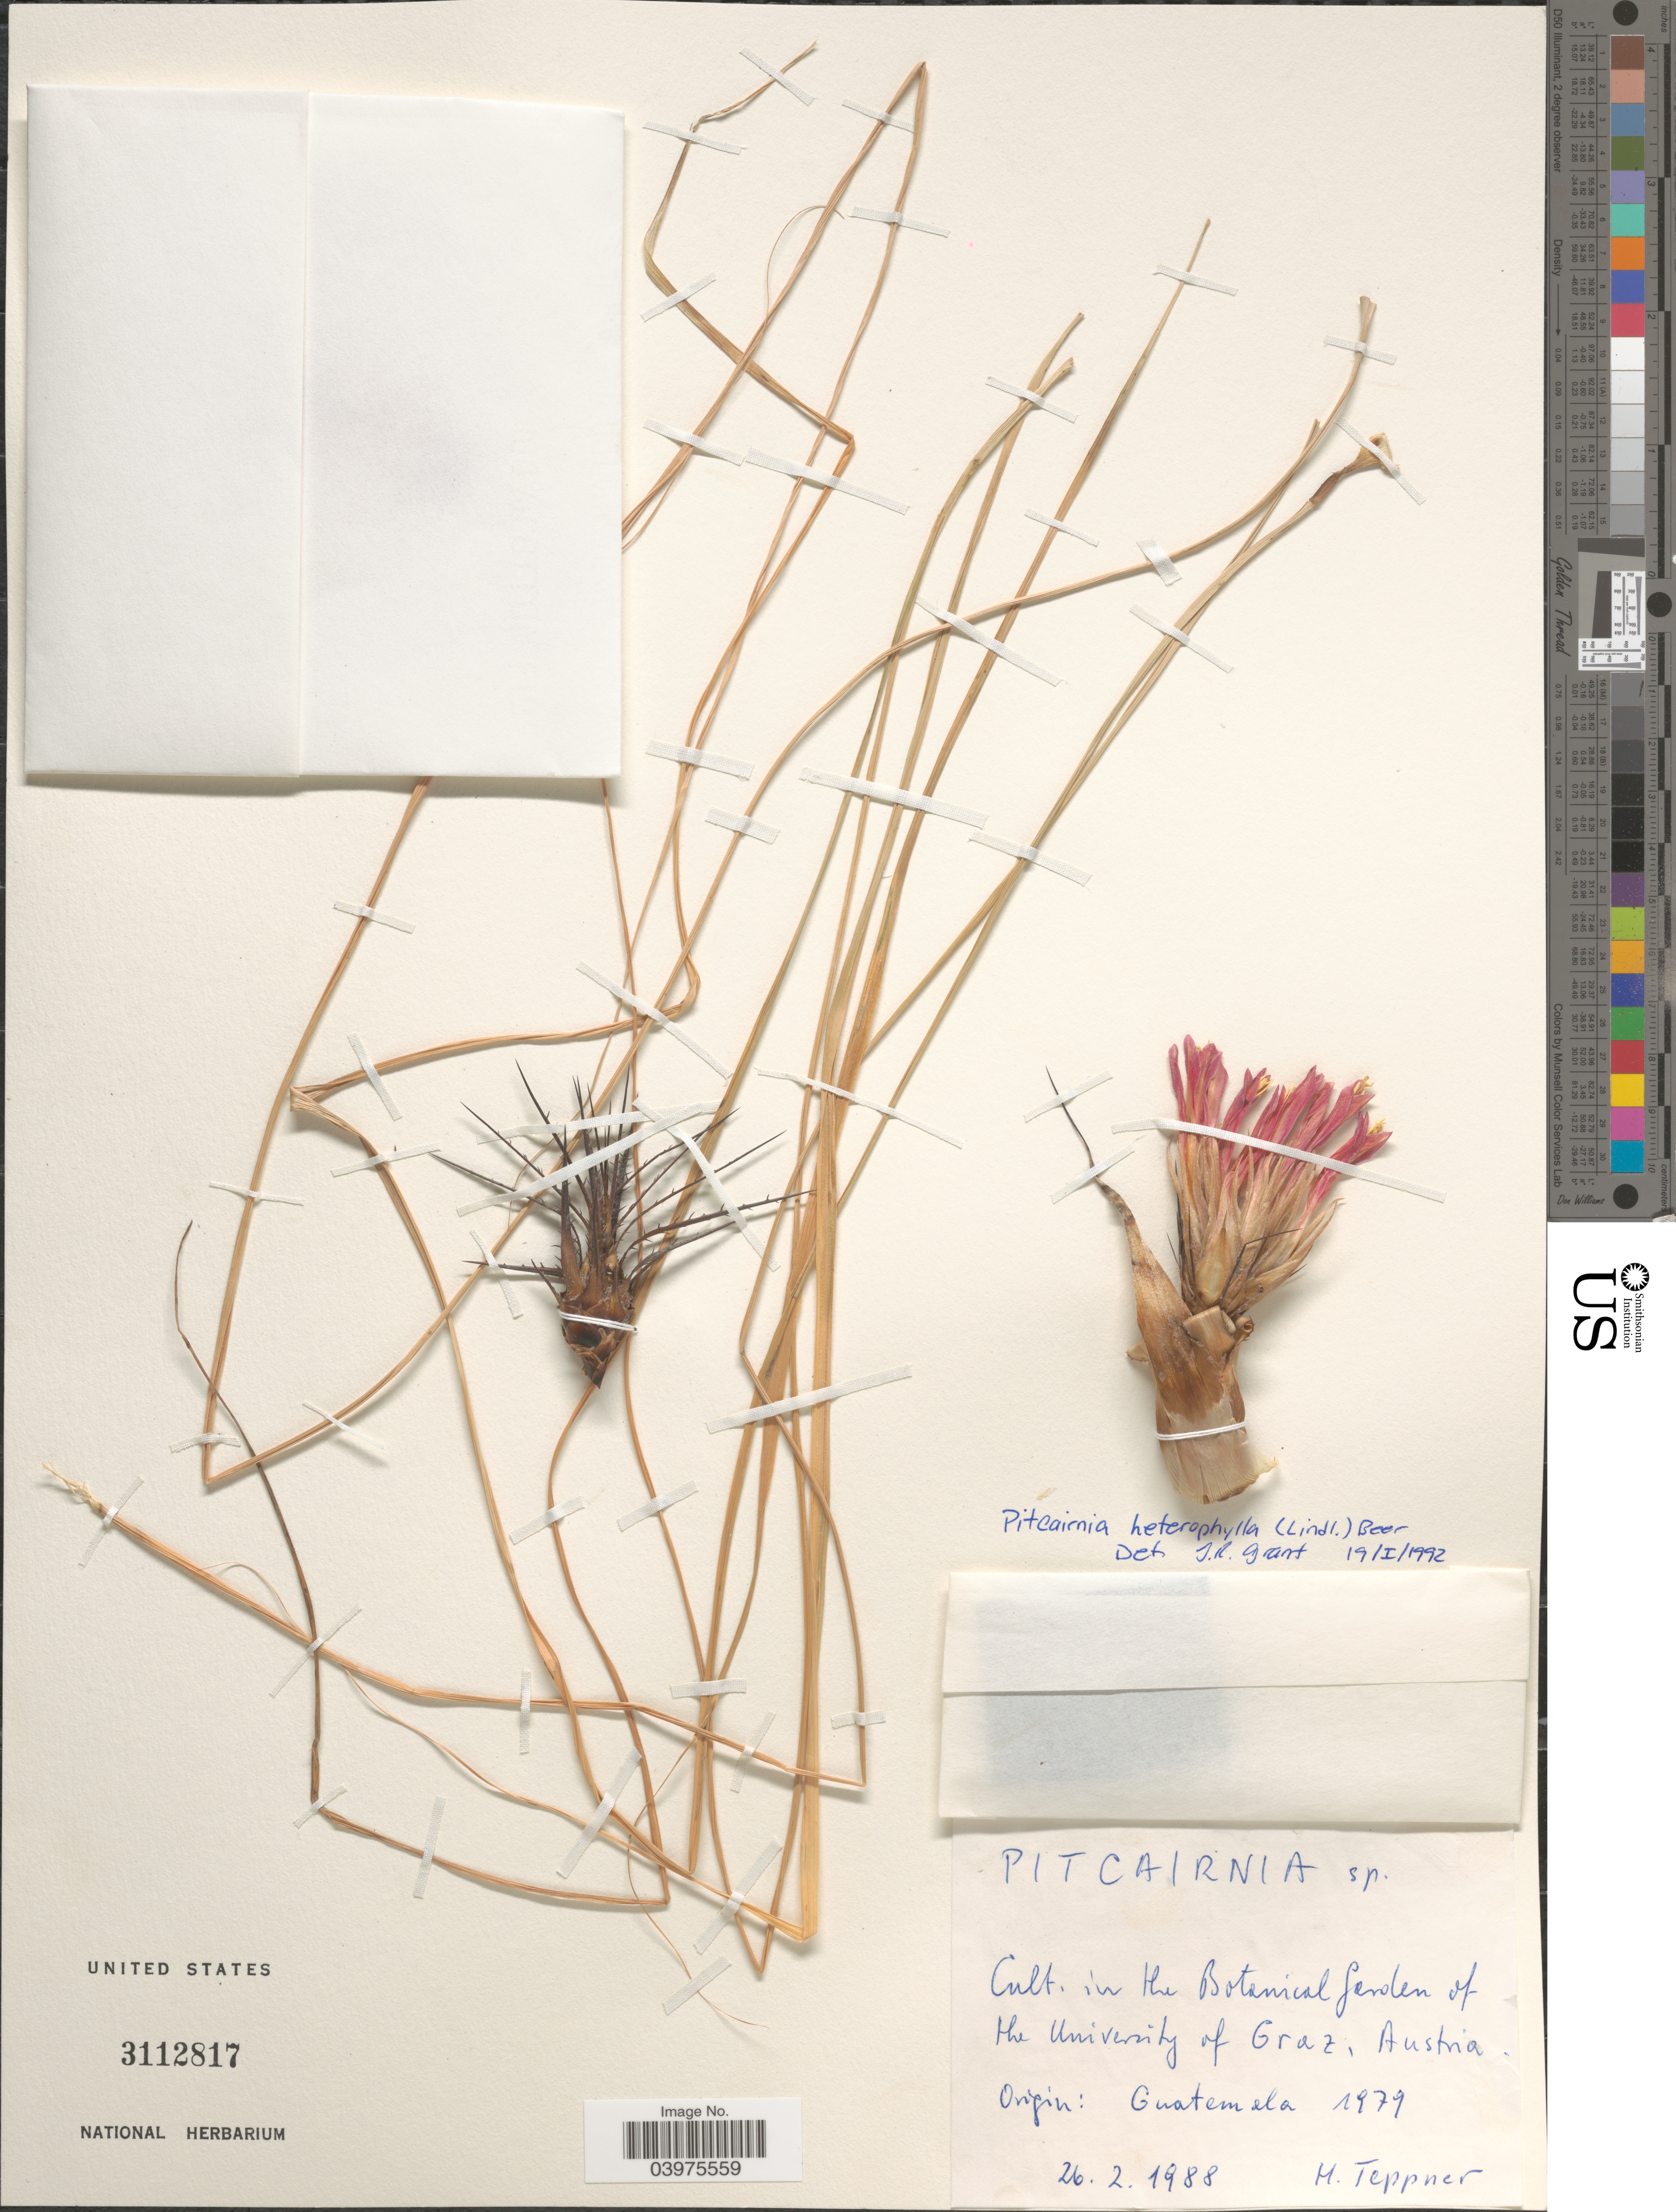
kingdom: Plantae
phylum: Tracheophyta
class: Liliopsida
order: Poales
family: Bromeliaceae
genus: Pitcairnia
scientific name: Pitcairnia heterophylla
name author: (Lindl.) Beer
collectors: H. Teppner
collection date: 1988-02-26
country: Austria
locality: Cult. in the Botanical Garden of the University of Graz, Austria.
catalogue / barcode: US 3112817